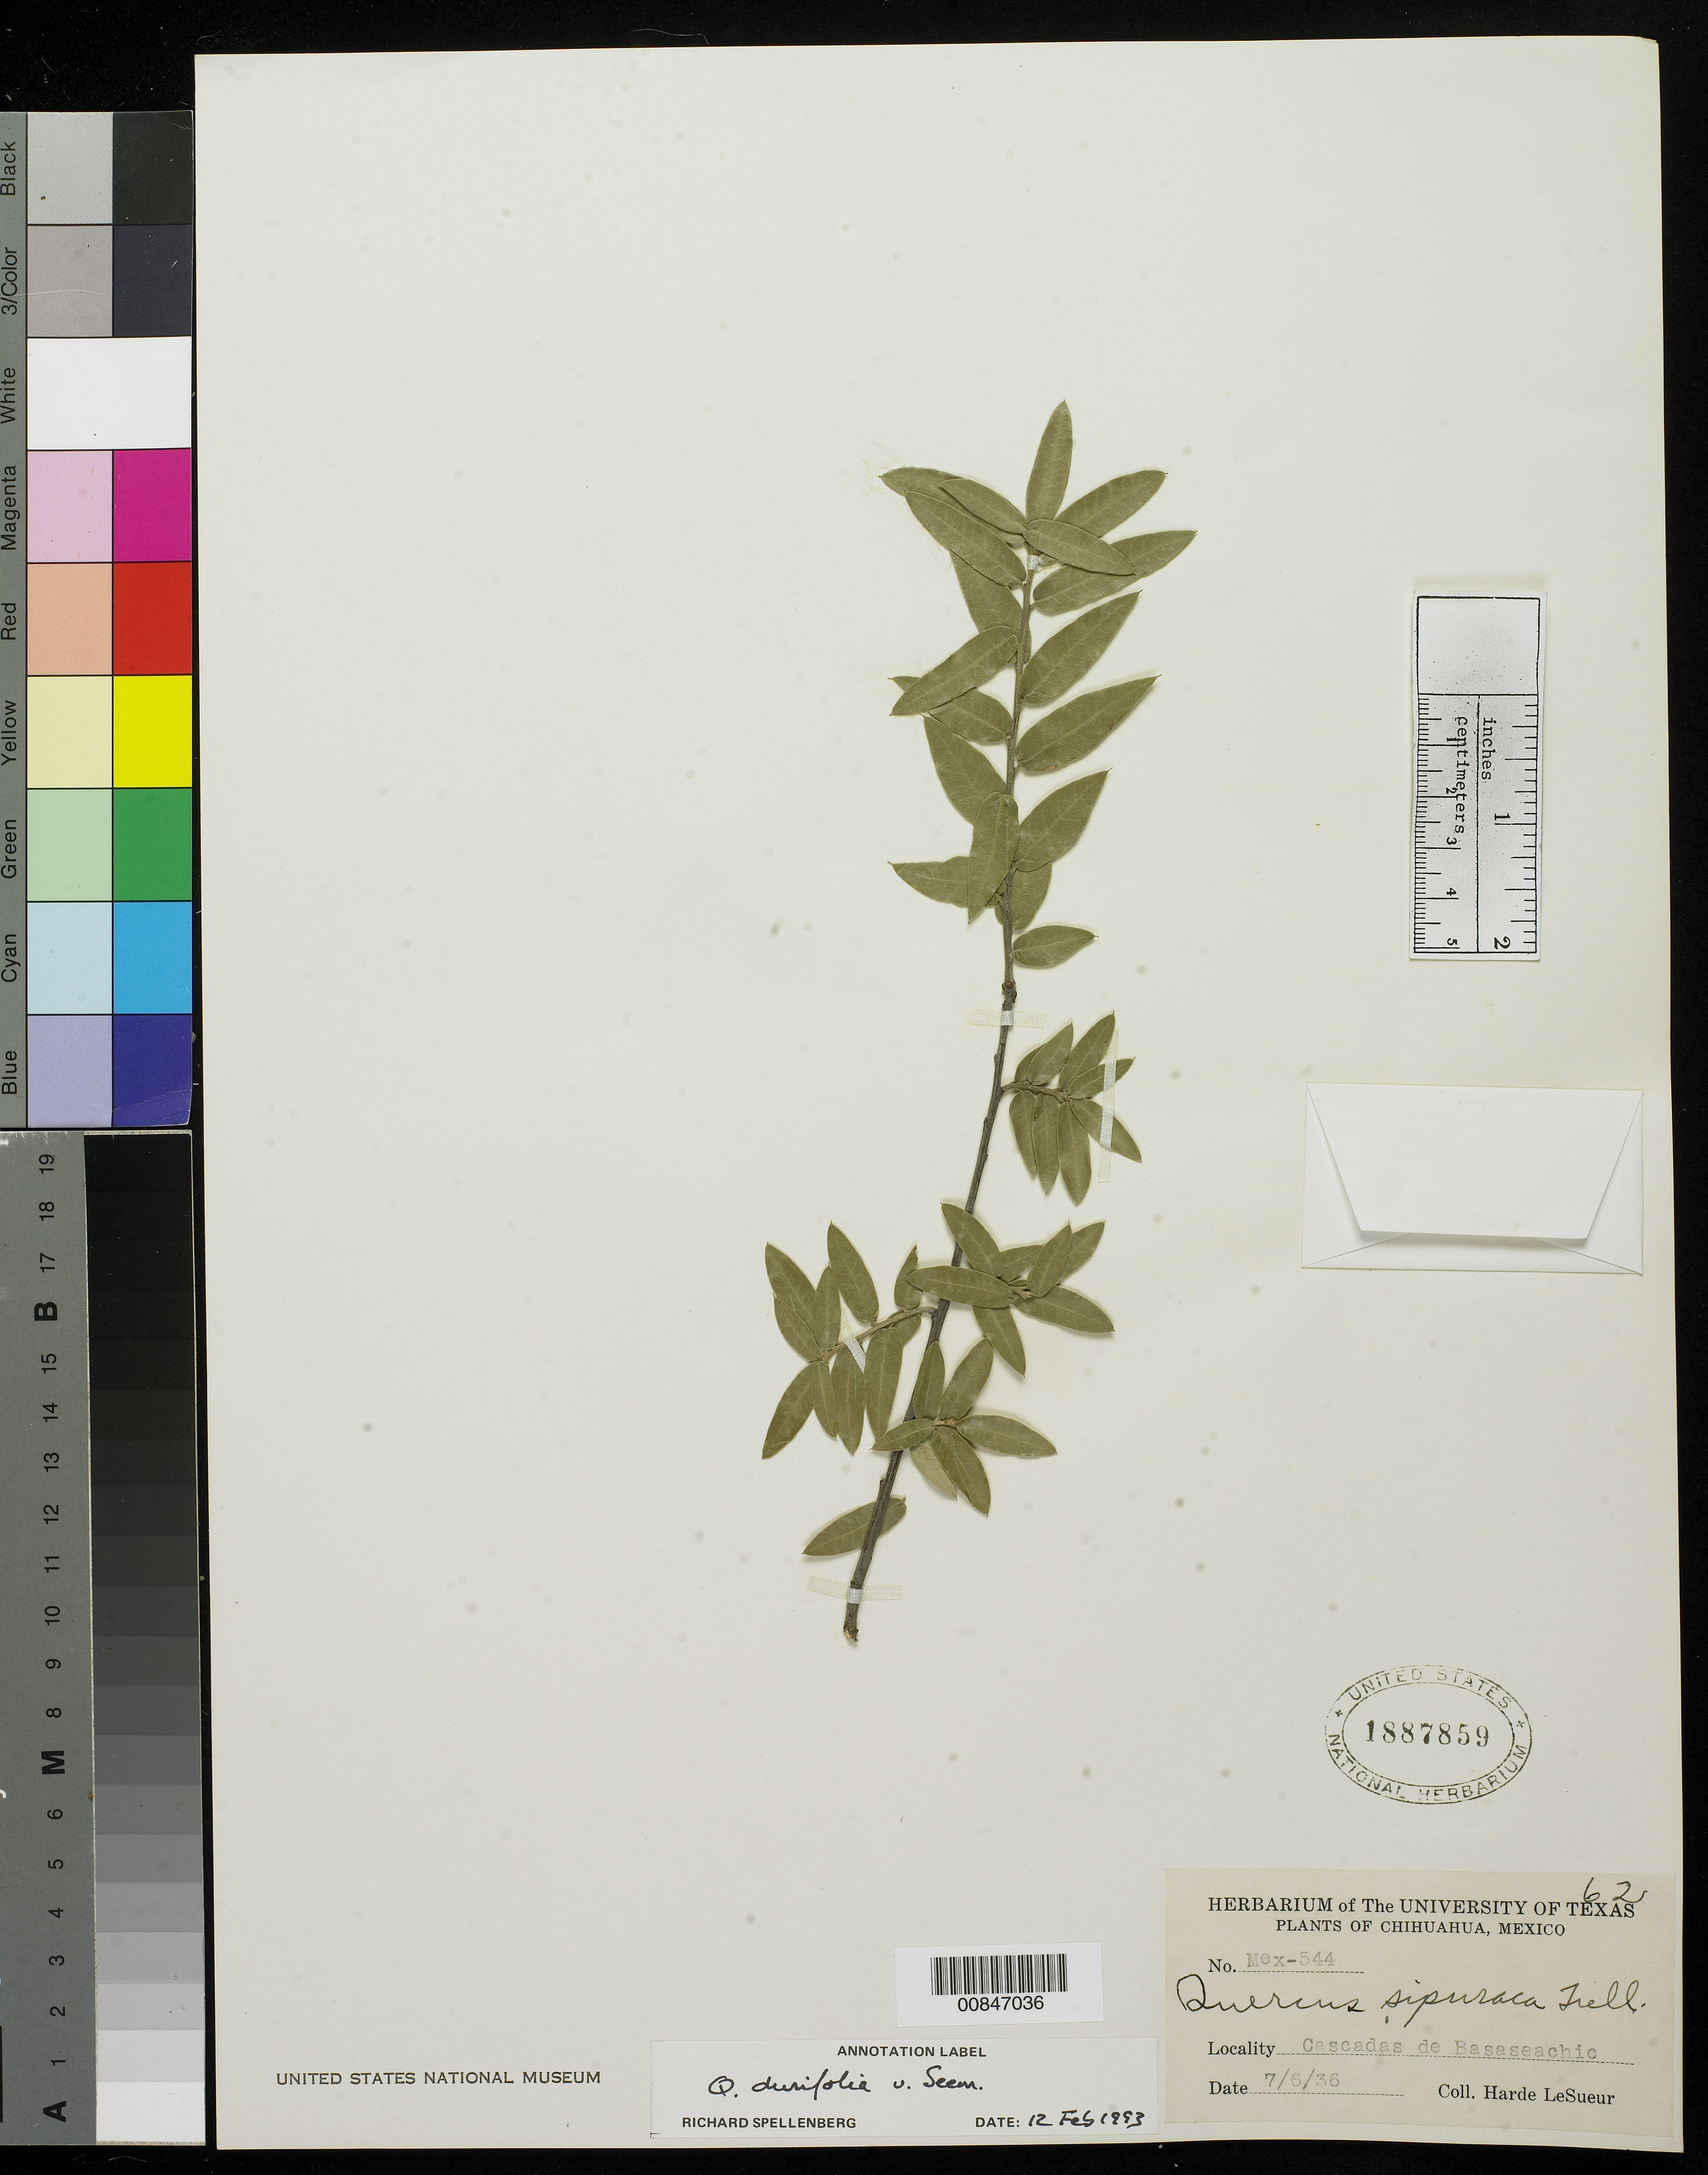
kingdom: Plantae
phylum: Tracheophyta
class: Magnoliopsida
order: Fagales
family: Fagaceae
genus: Quercus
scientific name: Quercus durifolia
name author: Seemen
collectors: D. H. LeSueur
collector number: Mex - 544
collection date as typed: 06 Jul 1936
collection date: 1936-07-06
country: Mexico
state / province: Chihuahua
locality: Cascadas de Basaseachic.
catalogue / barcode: US 1887859